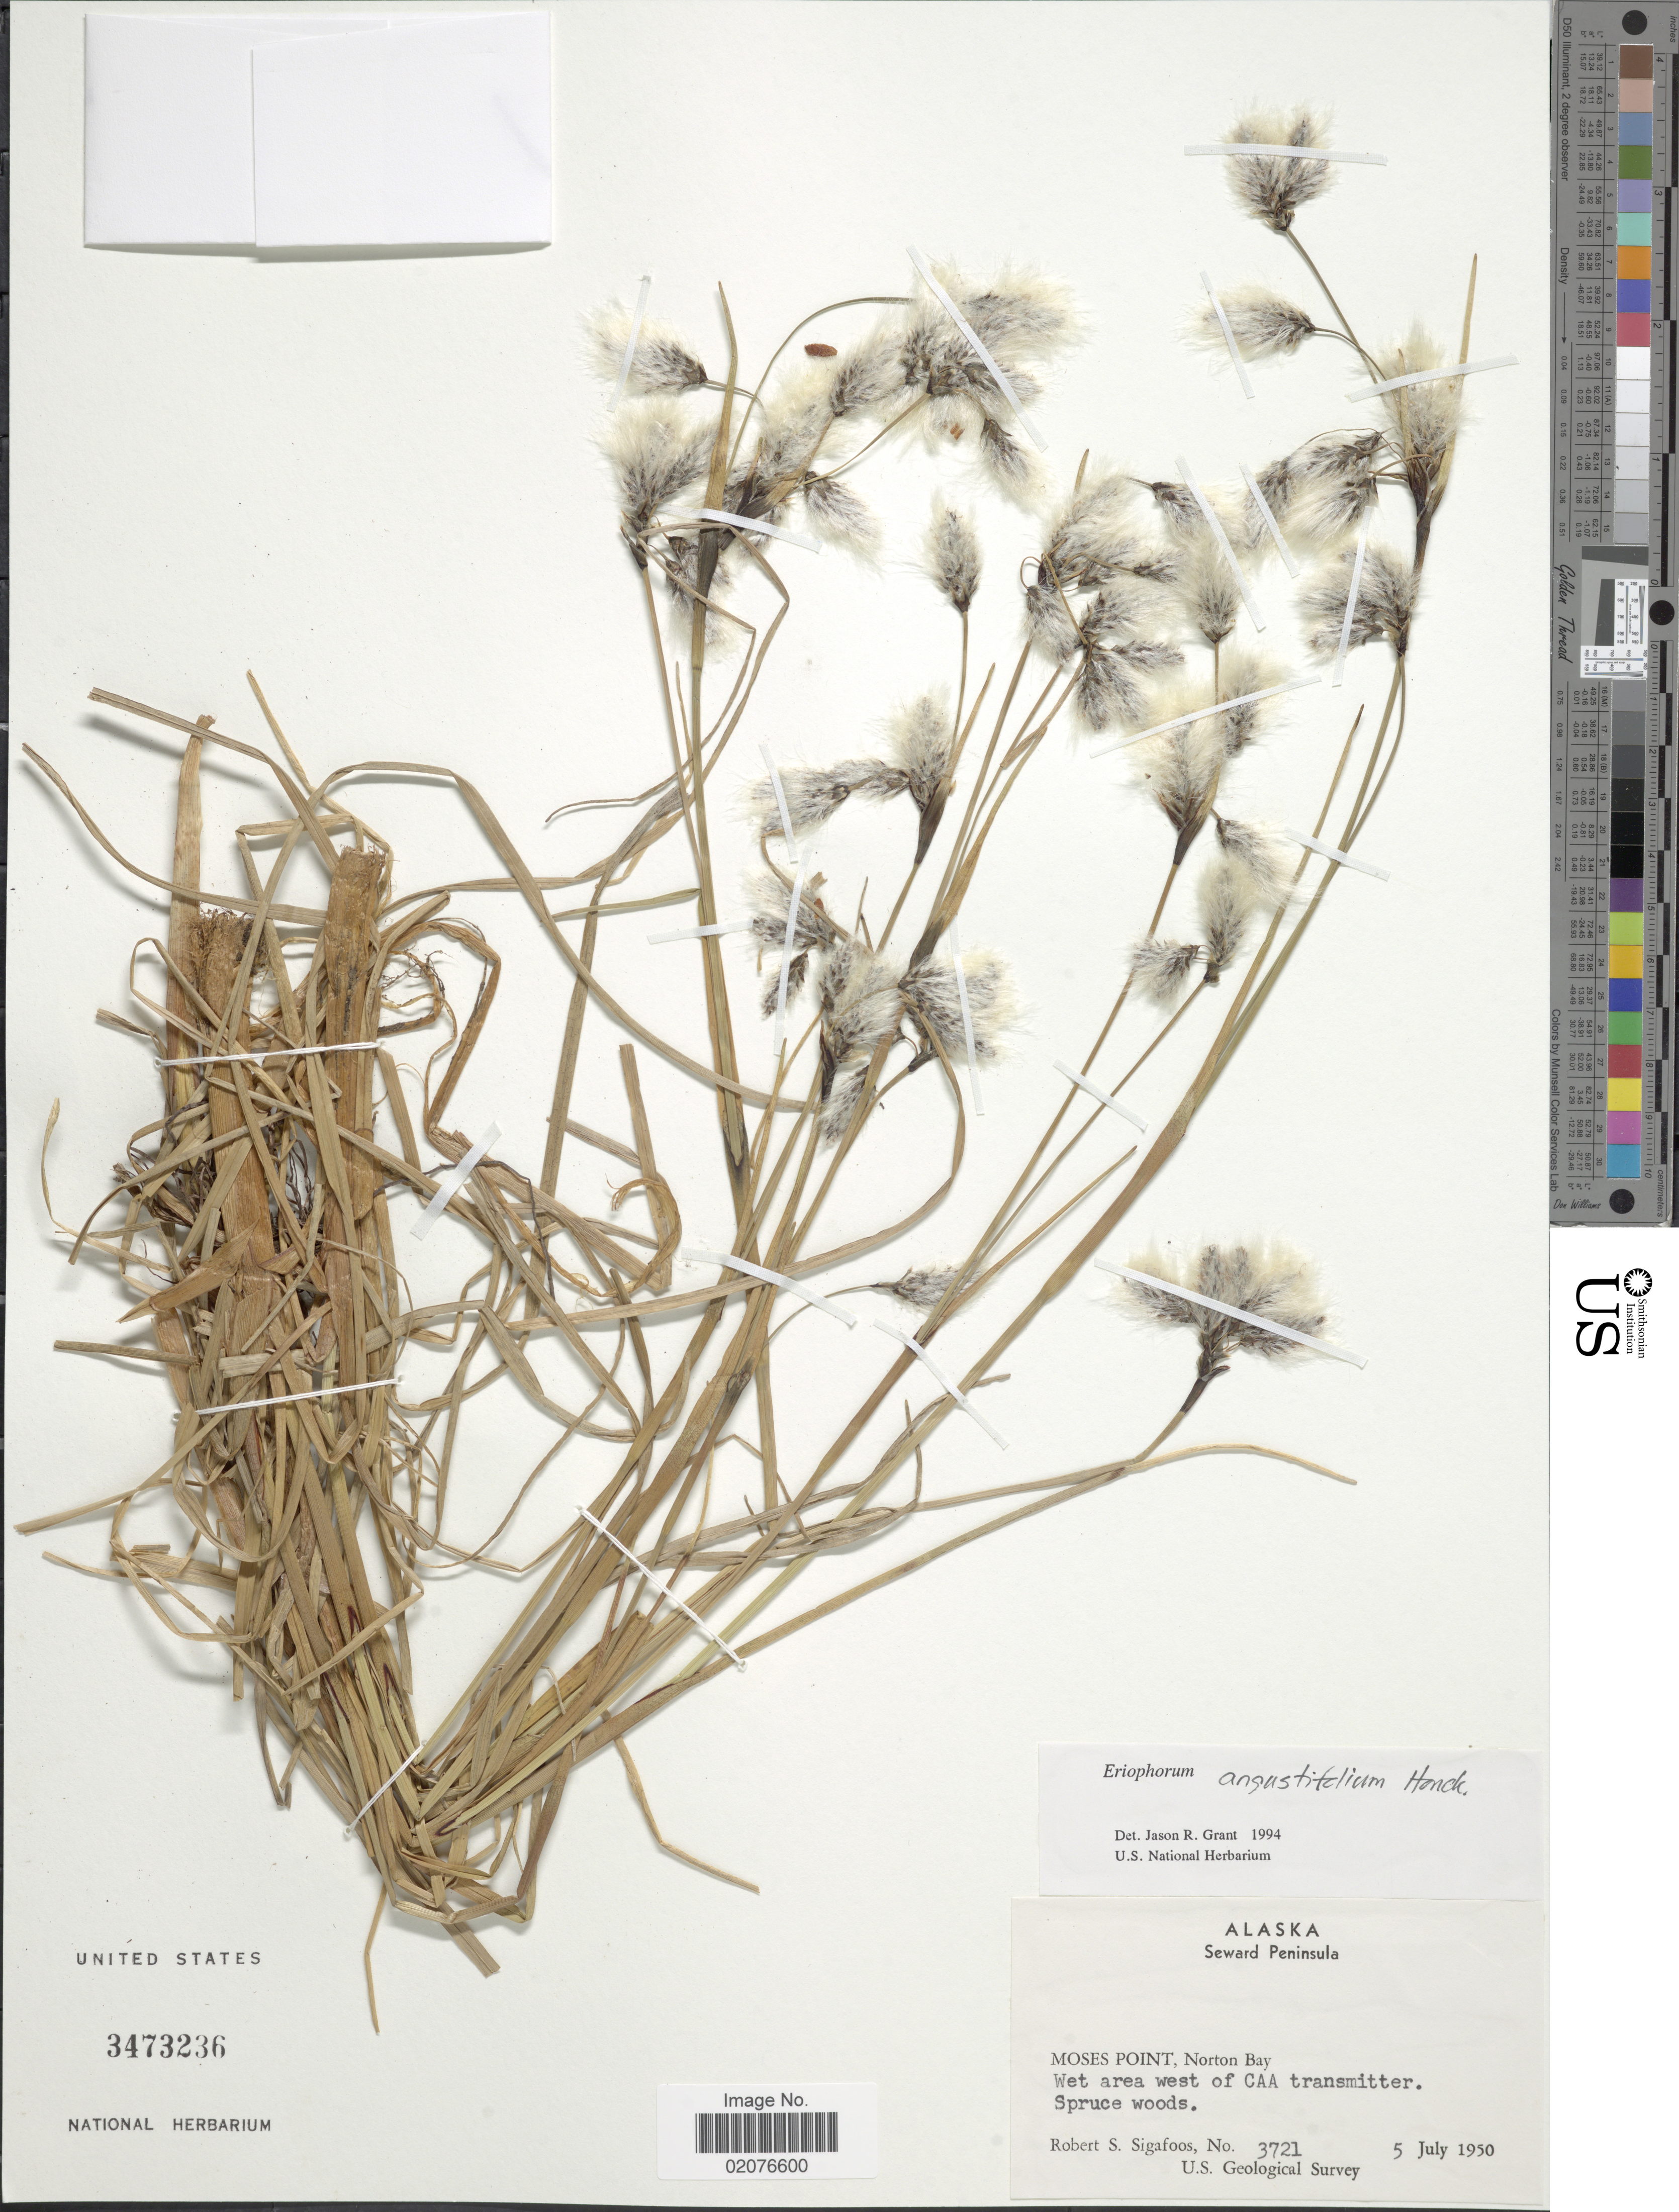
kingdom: Plantae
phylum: Tracheophyta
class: Liliopsida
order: Poales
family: Cyperaceae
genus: Eriophorum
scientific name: Eriophorum angustifolium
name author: Honck.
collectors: R. Sigafoos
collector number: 3721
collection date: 1950-07-05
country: United States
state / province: Alaska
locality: Seward Peninsula, Moses Point, Norton Bay, Wet area west of CAA transmitter. Spruce woods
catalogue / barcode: US 3473236